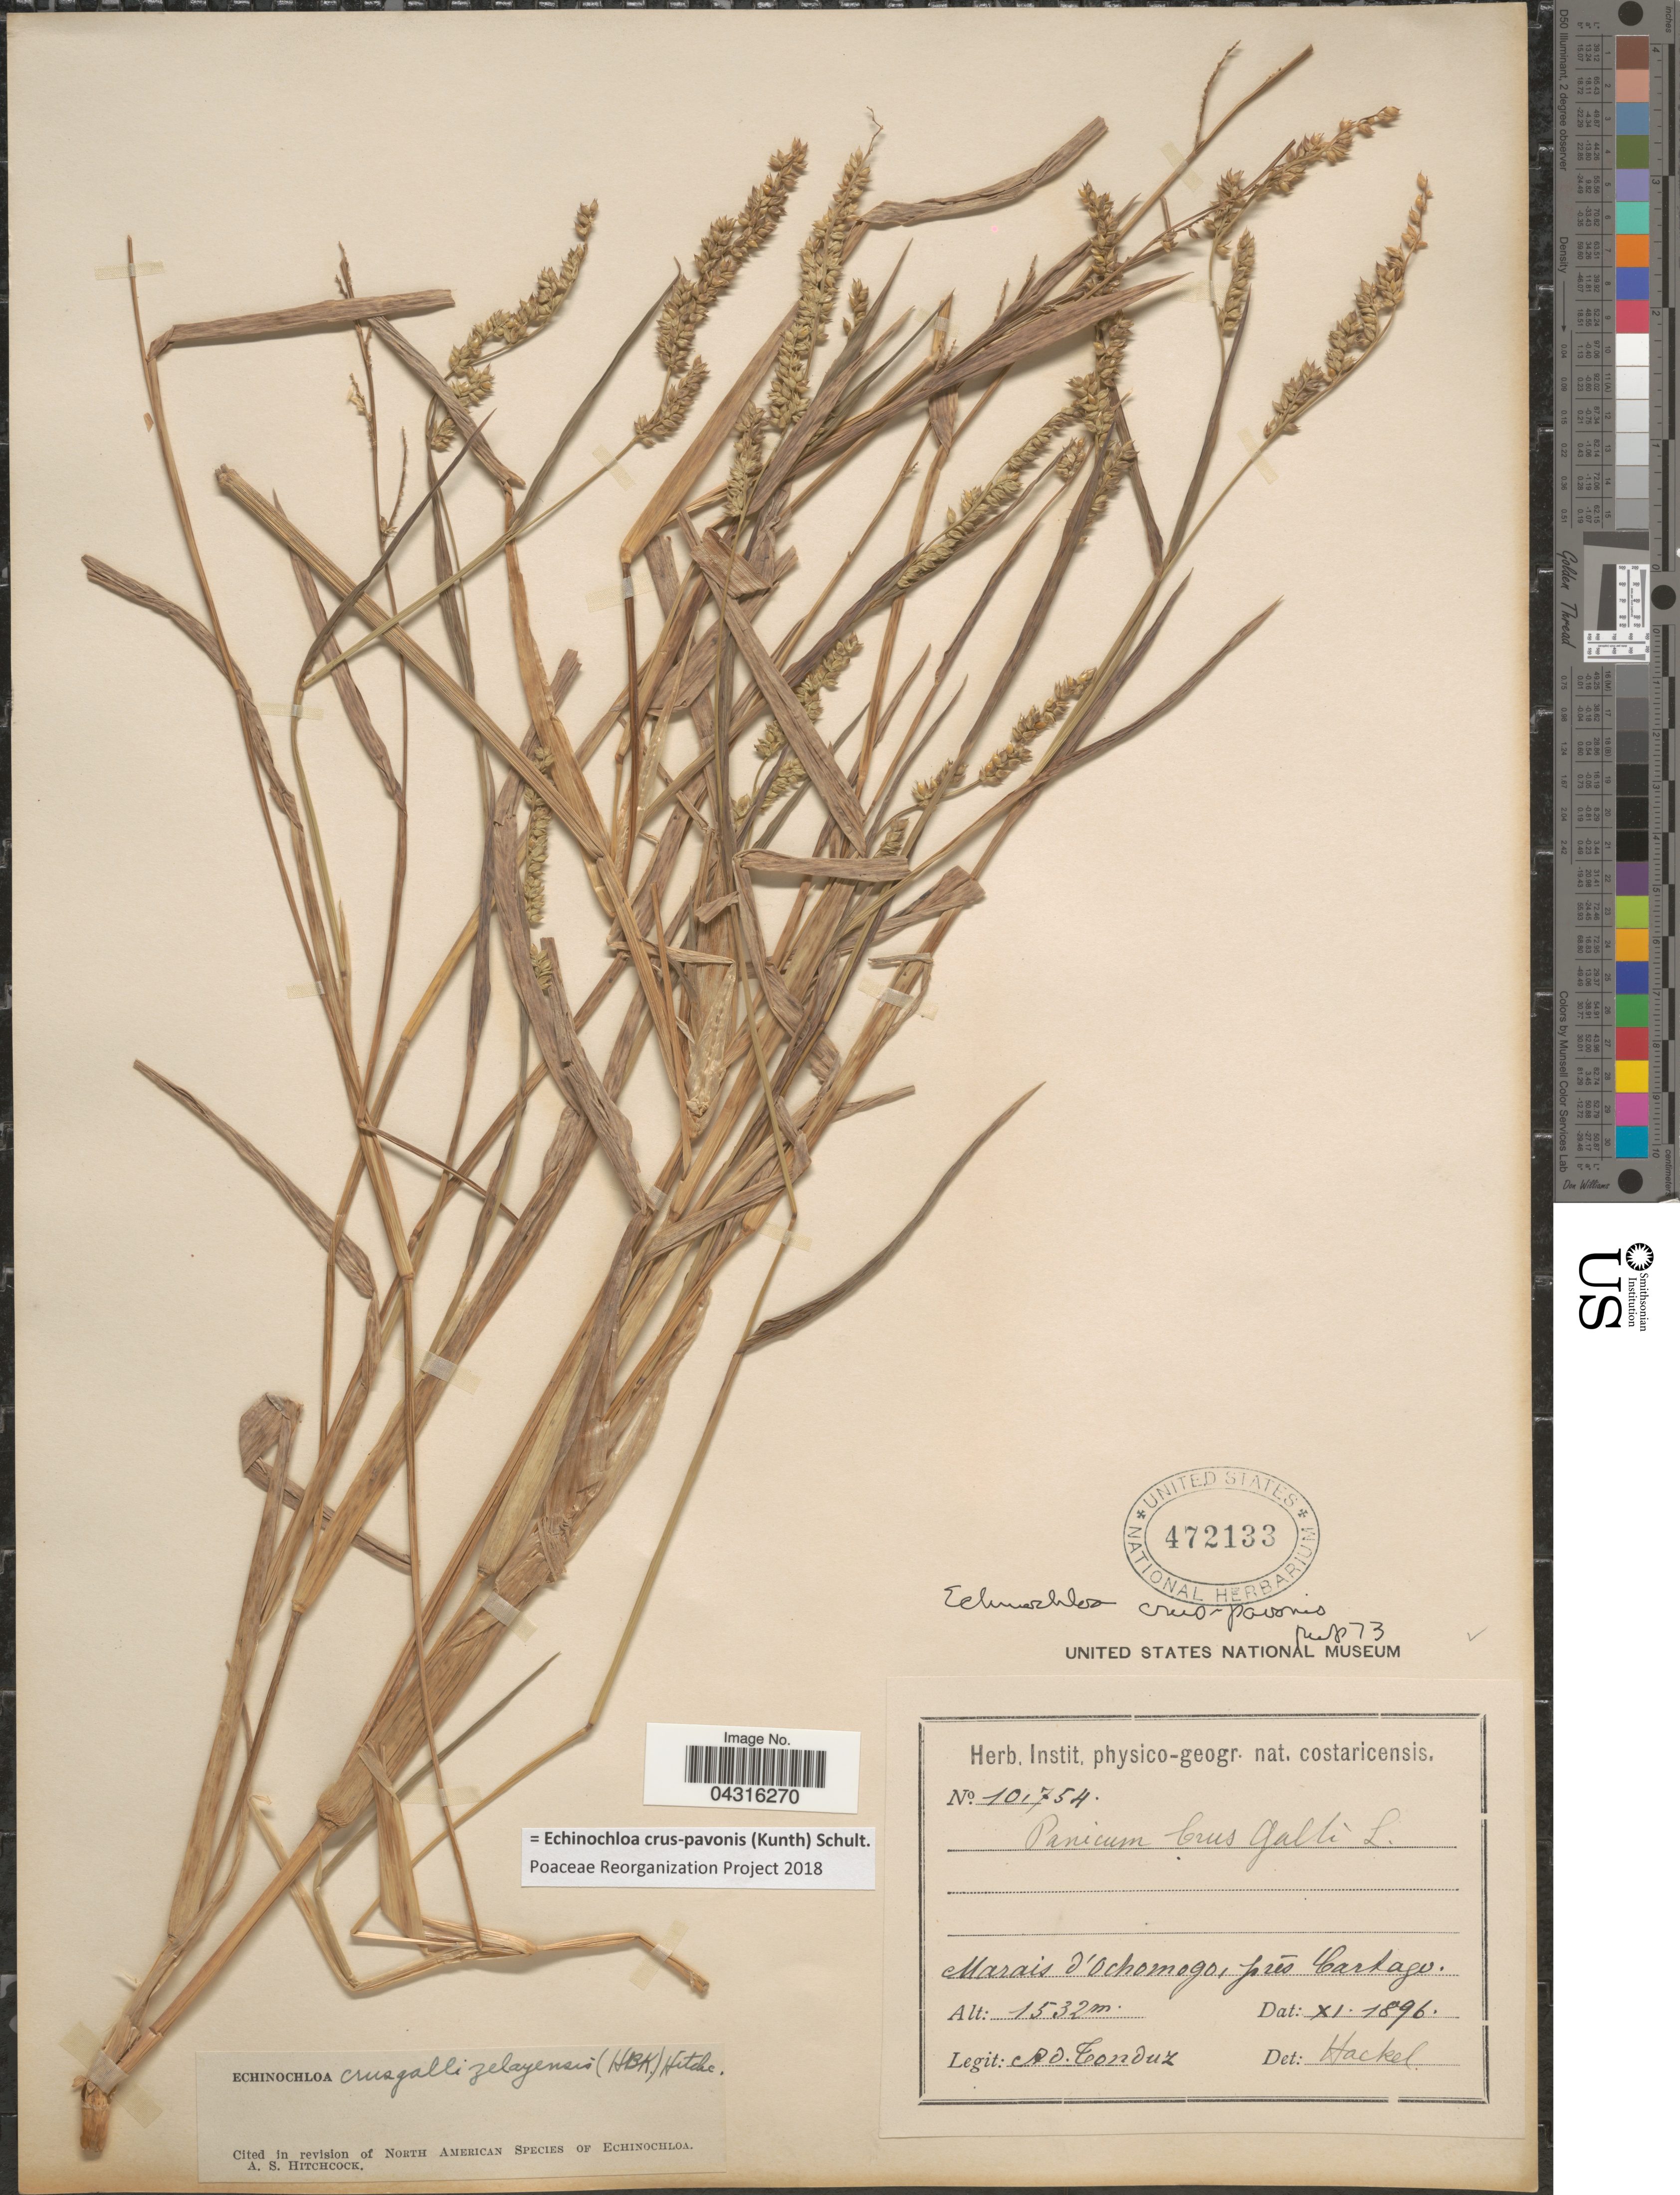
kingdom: Plantae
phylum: Tracheophyta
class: Liliopsida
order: Poales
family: Poaceae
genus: Echinochloa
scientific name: Echinochloa crus-pavonis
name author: (Kunth) Schult.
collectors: A. Tonduz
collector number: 10754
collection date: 1896-11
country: Costa Rica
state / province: Cartago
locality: Marais d'Ochomogo, près Cartago.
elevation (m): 1532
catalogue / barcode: US 472133